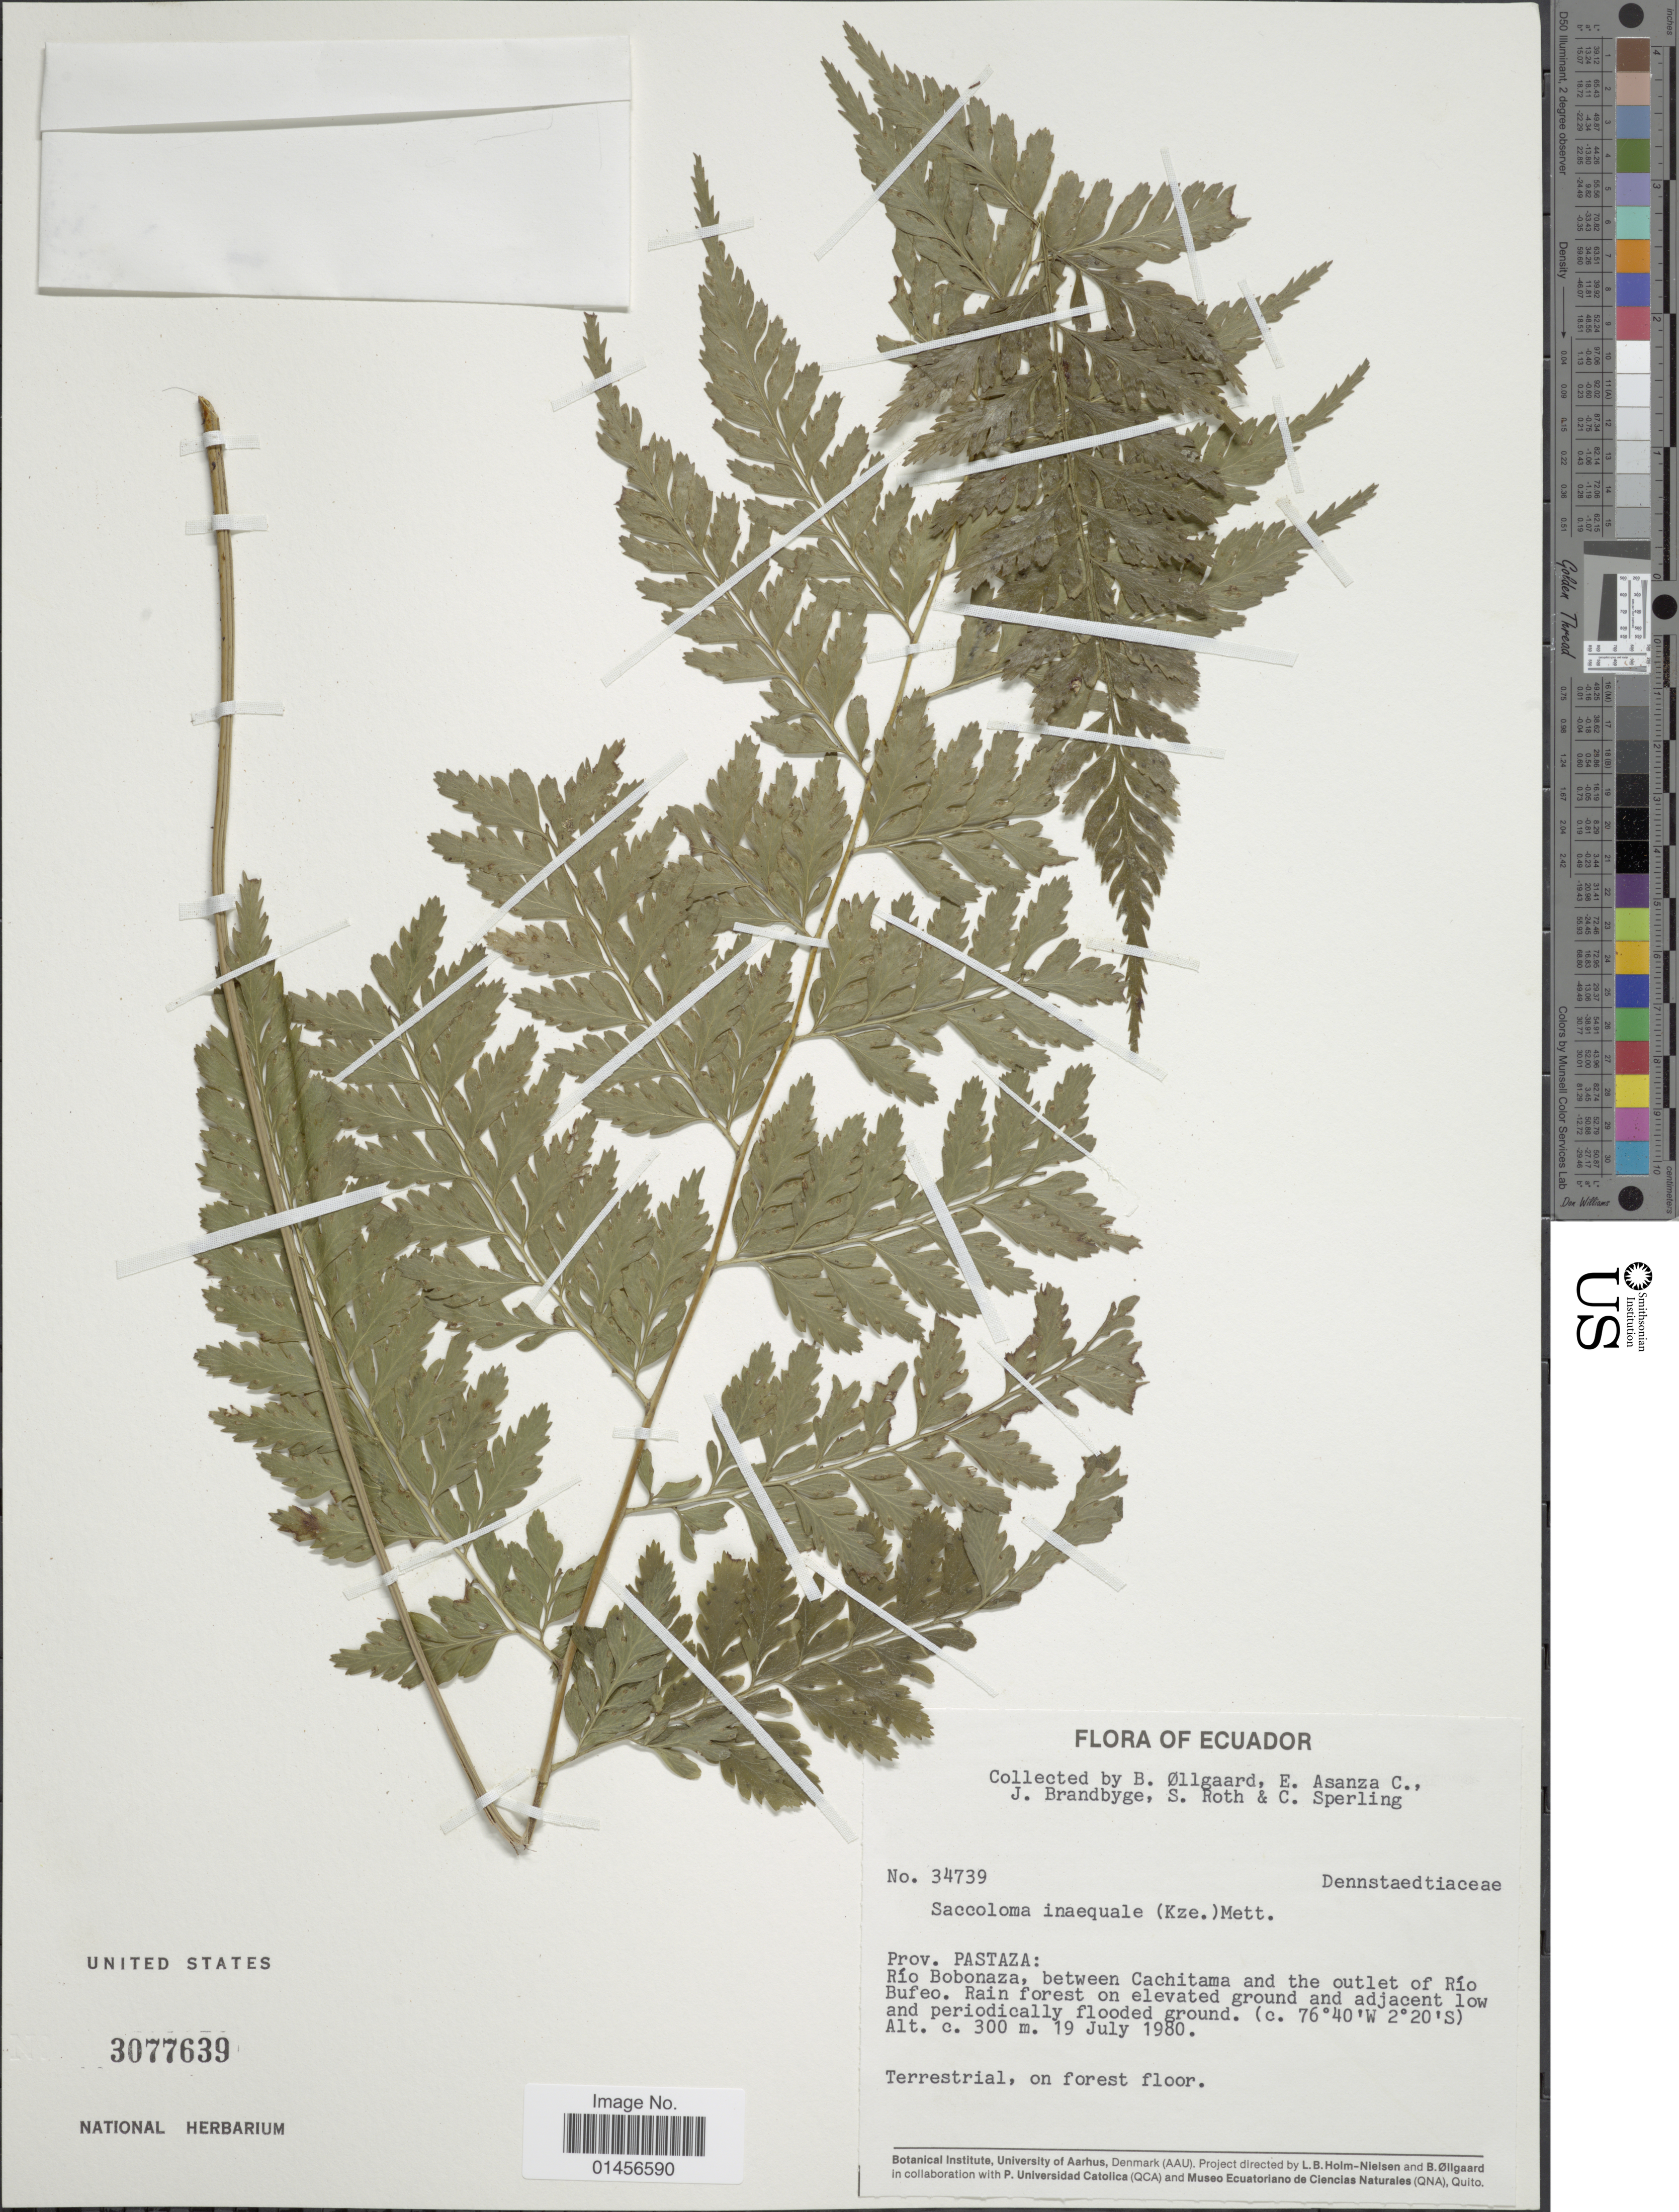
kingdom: Plantae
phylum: Tracheophyta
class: Polypodiopsida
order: Polypodiales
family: Saccolomataceae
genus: Saccoloma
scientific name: Saccoloma inaequale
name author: (Kunze) Mett.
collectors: B. Øllgaard, E. Asanza C., J. Brandbyge, S. Roth & C. Sperling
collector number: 34739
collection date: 1980-07-17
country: Ecuador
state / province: Pastaza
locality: Río Bobonaza, between Cachitama and the outlet of Río Bufeo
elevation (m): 300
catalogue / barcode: US 3077639